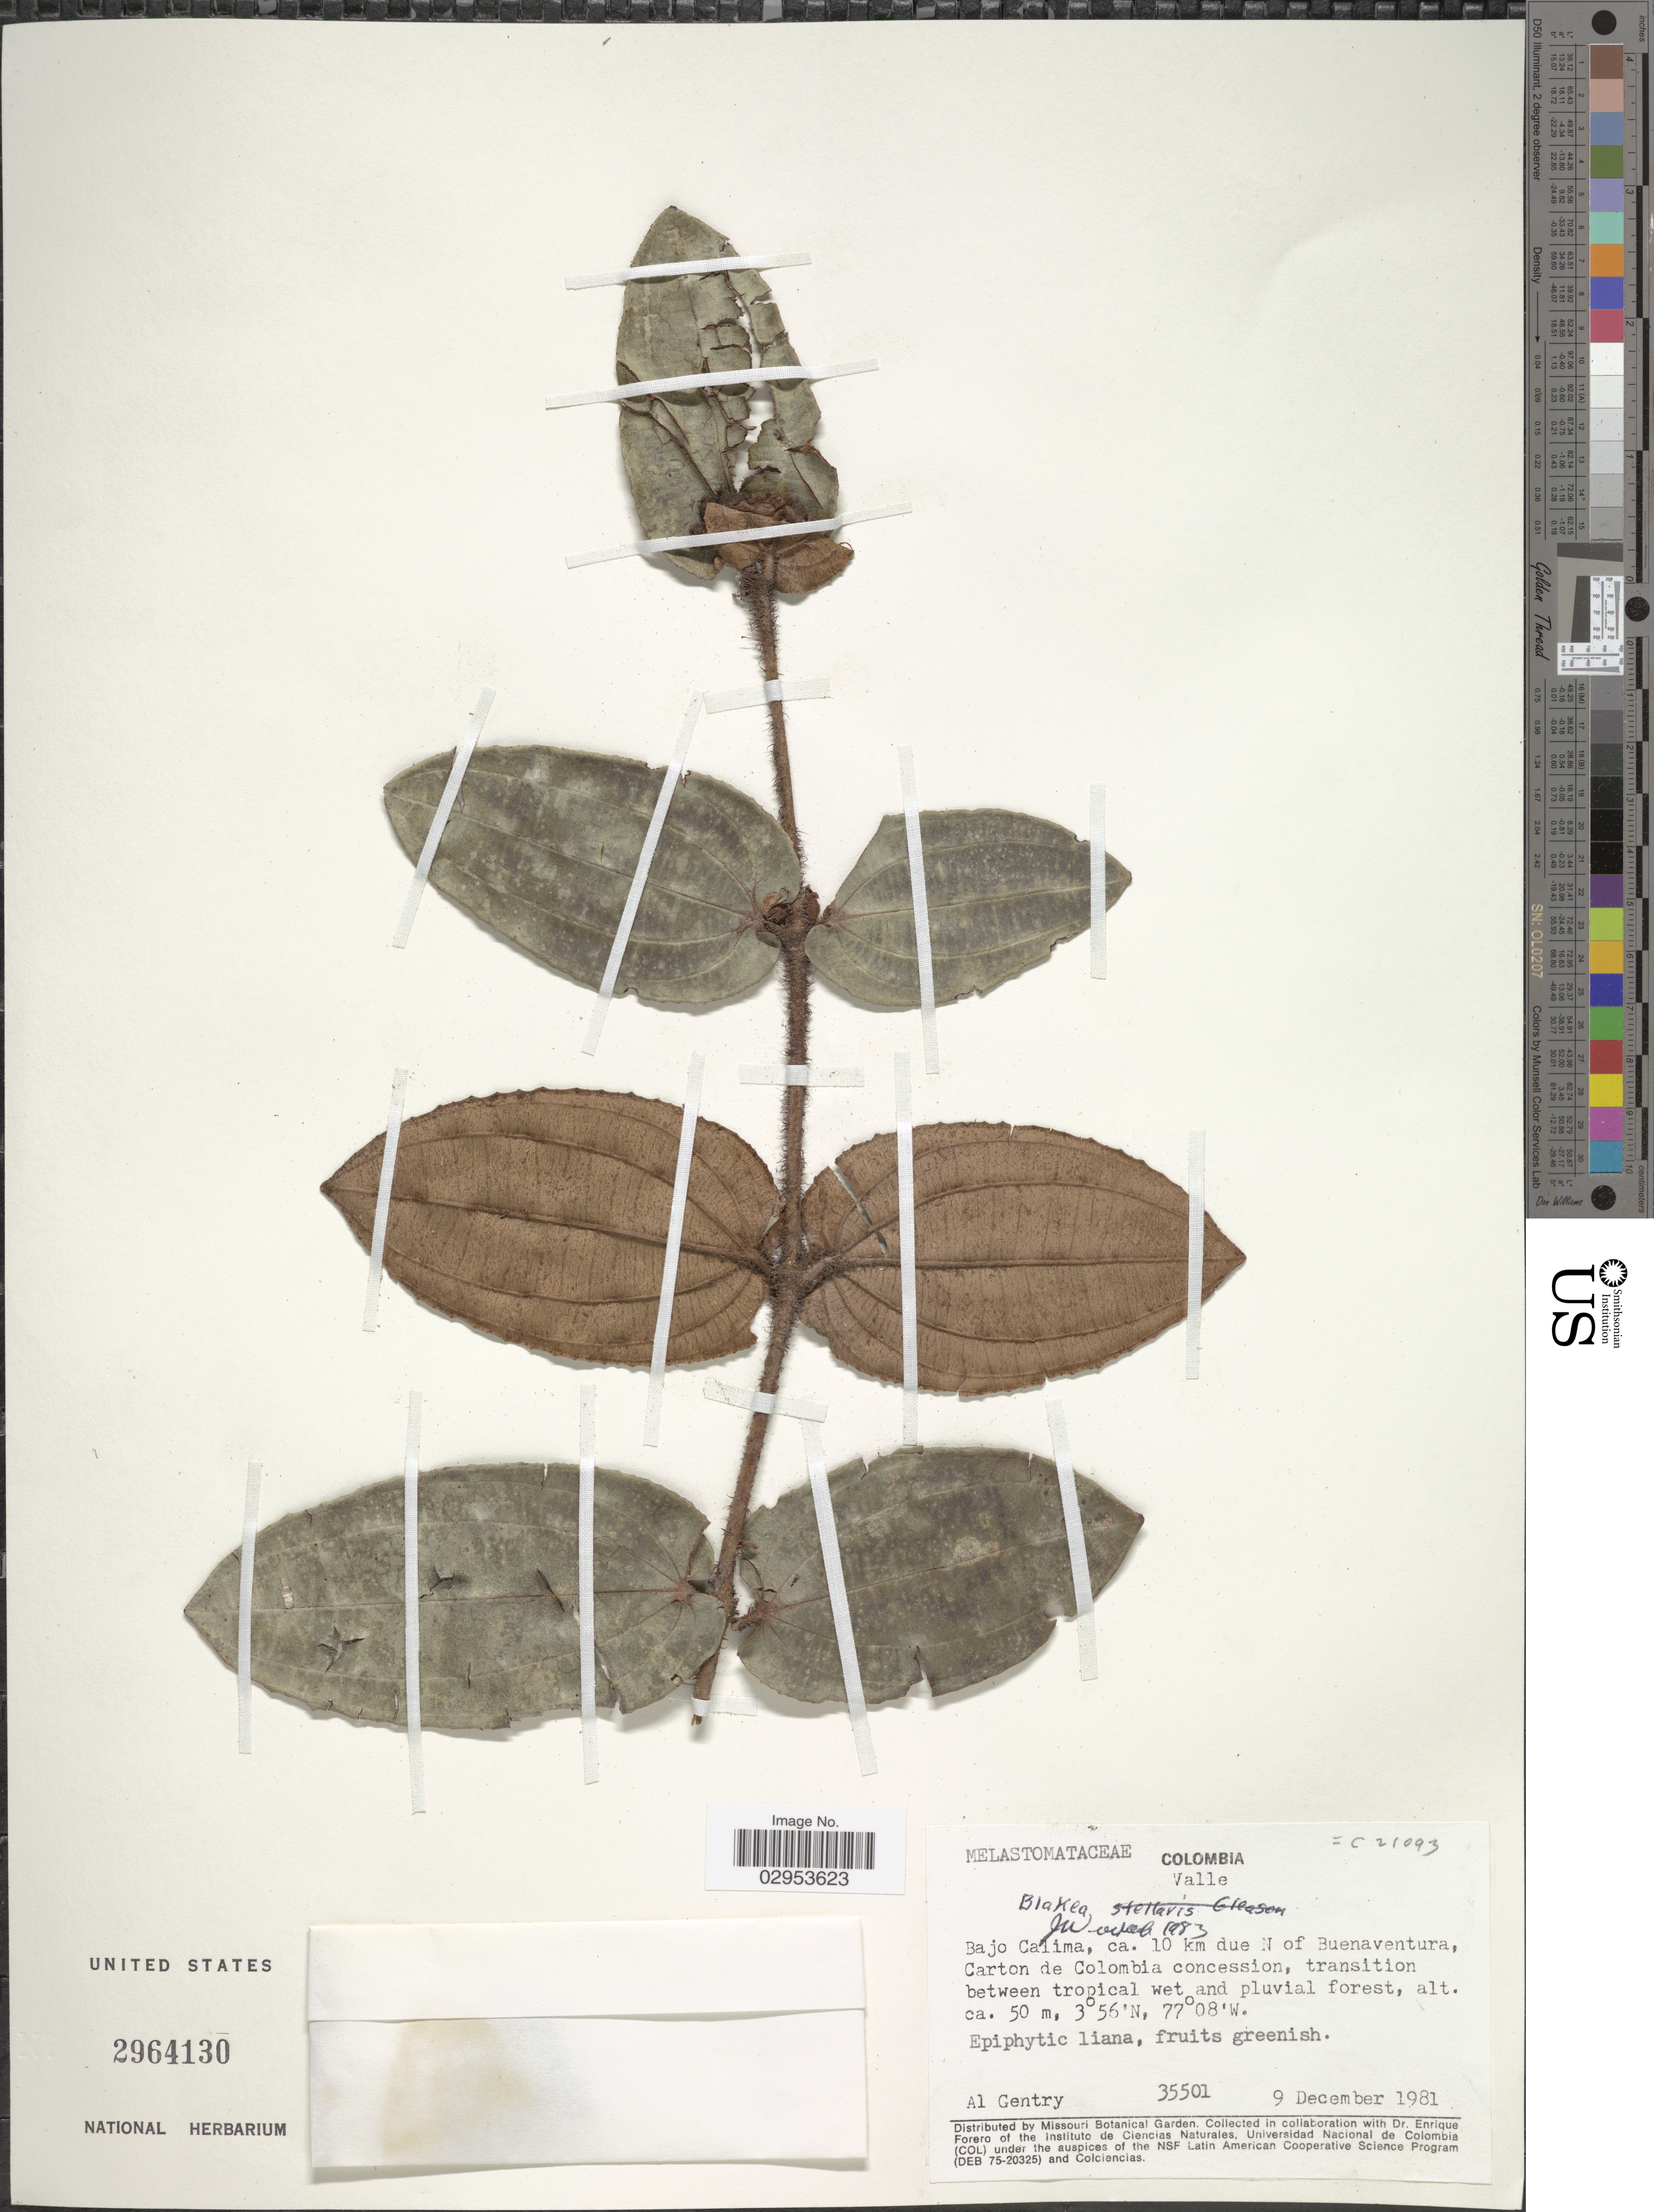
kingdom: Plantae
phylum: Tracheophyta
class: Magnoliopsida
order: Myrtales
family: Melastomataceae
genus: Blakea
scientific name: Blakea sp.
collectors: A. H. Gentry & E. Forero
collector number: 35501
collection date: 1981-12-09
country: Colombia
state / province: Valle del Cauca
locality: Valle. Bajo Calima, ca. 10 km due N of Buenaventura, Carton de Colombia concession.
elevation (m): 50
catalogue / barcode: US 2964130